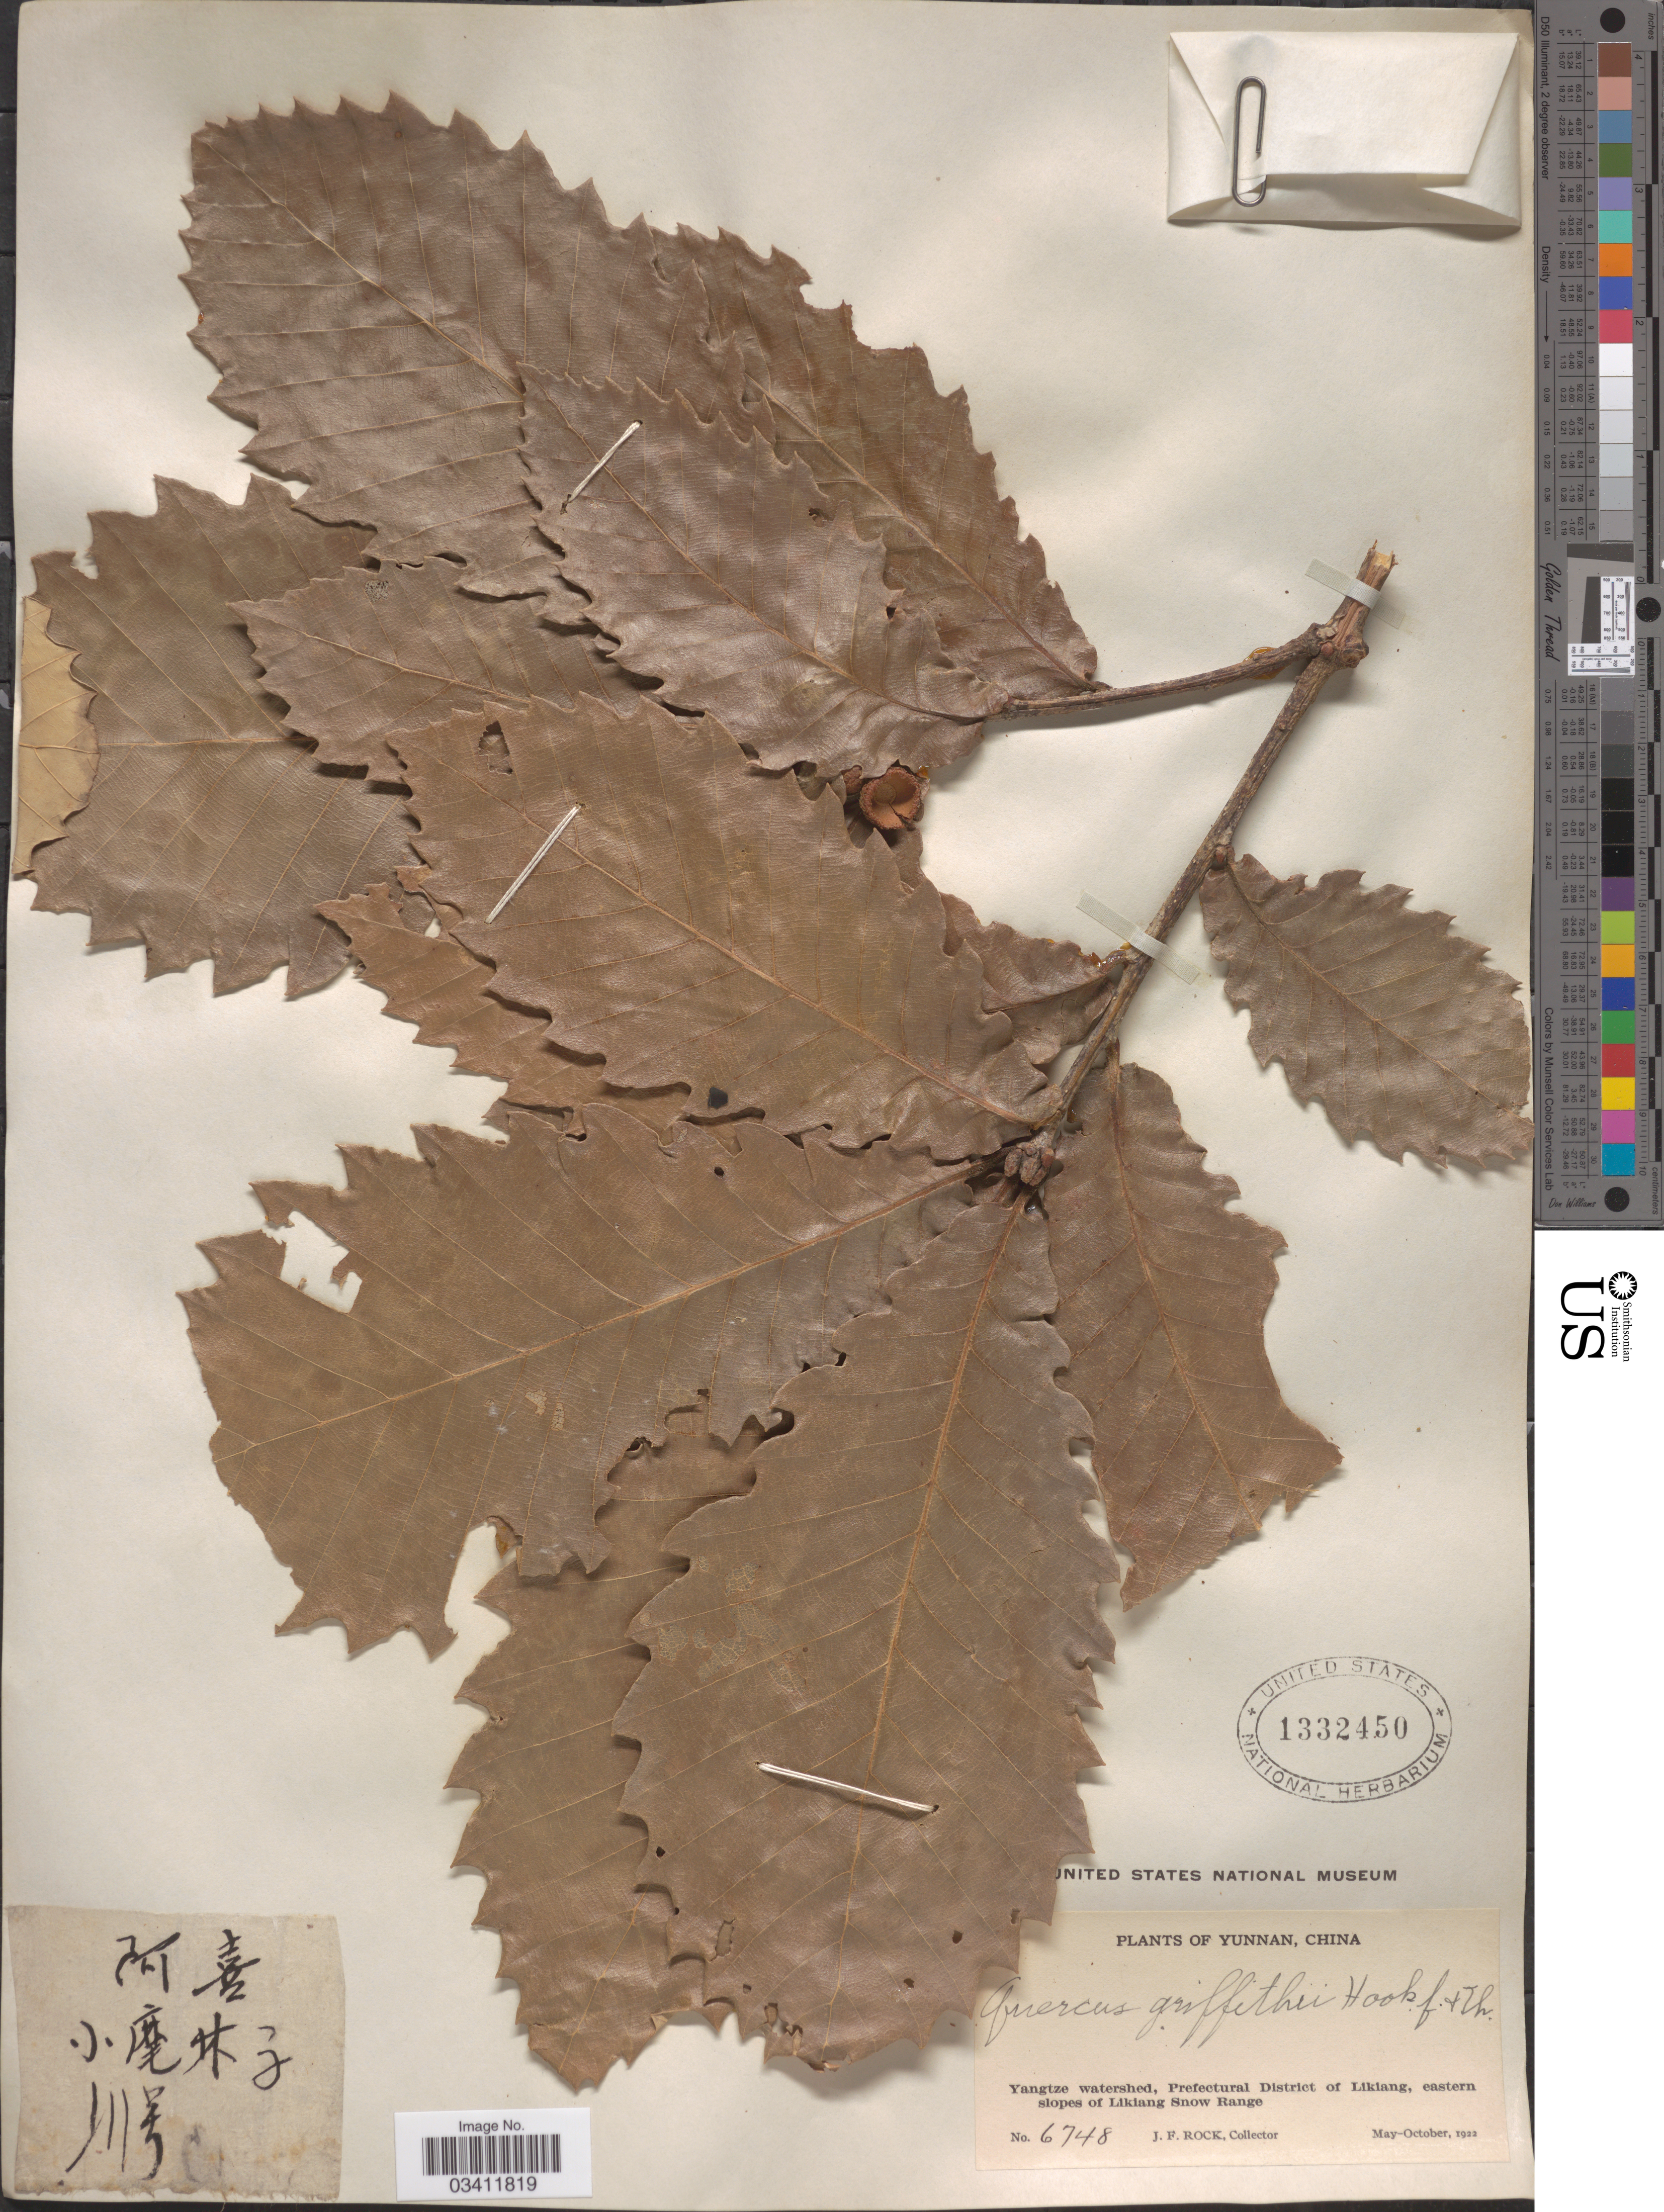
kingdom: Plantae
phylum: Tracheophyta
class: Magnoliopsida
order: Fagales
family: Fagaceae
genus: Quercus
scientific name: Quercus griffithii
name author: Hook. f. & Thomson ex Miq.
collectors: J. Rock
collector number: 6748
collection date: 1922-05/1922-10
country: China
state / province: Yunnan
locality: Yangtze watershed, Prefectural District of Likiang, eastern slopes of Likiang Snow Range.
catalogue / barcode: US 1332450